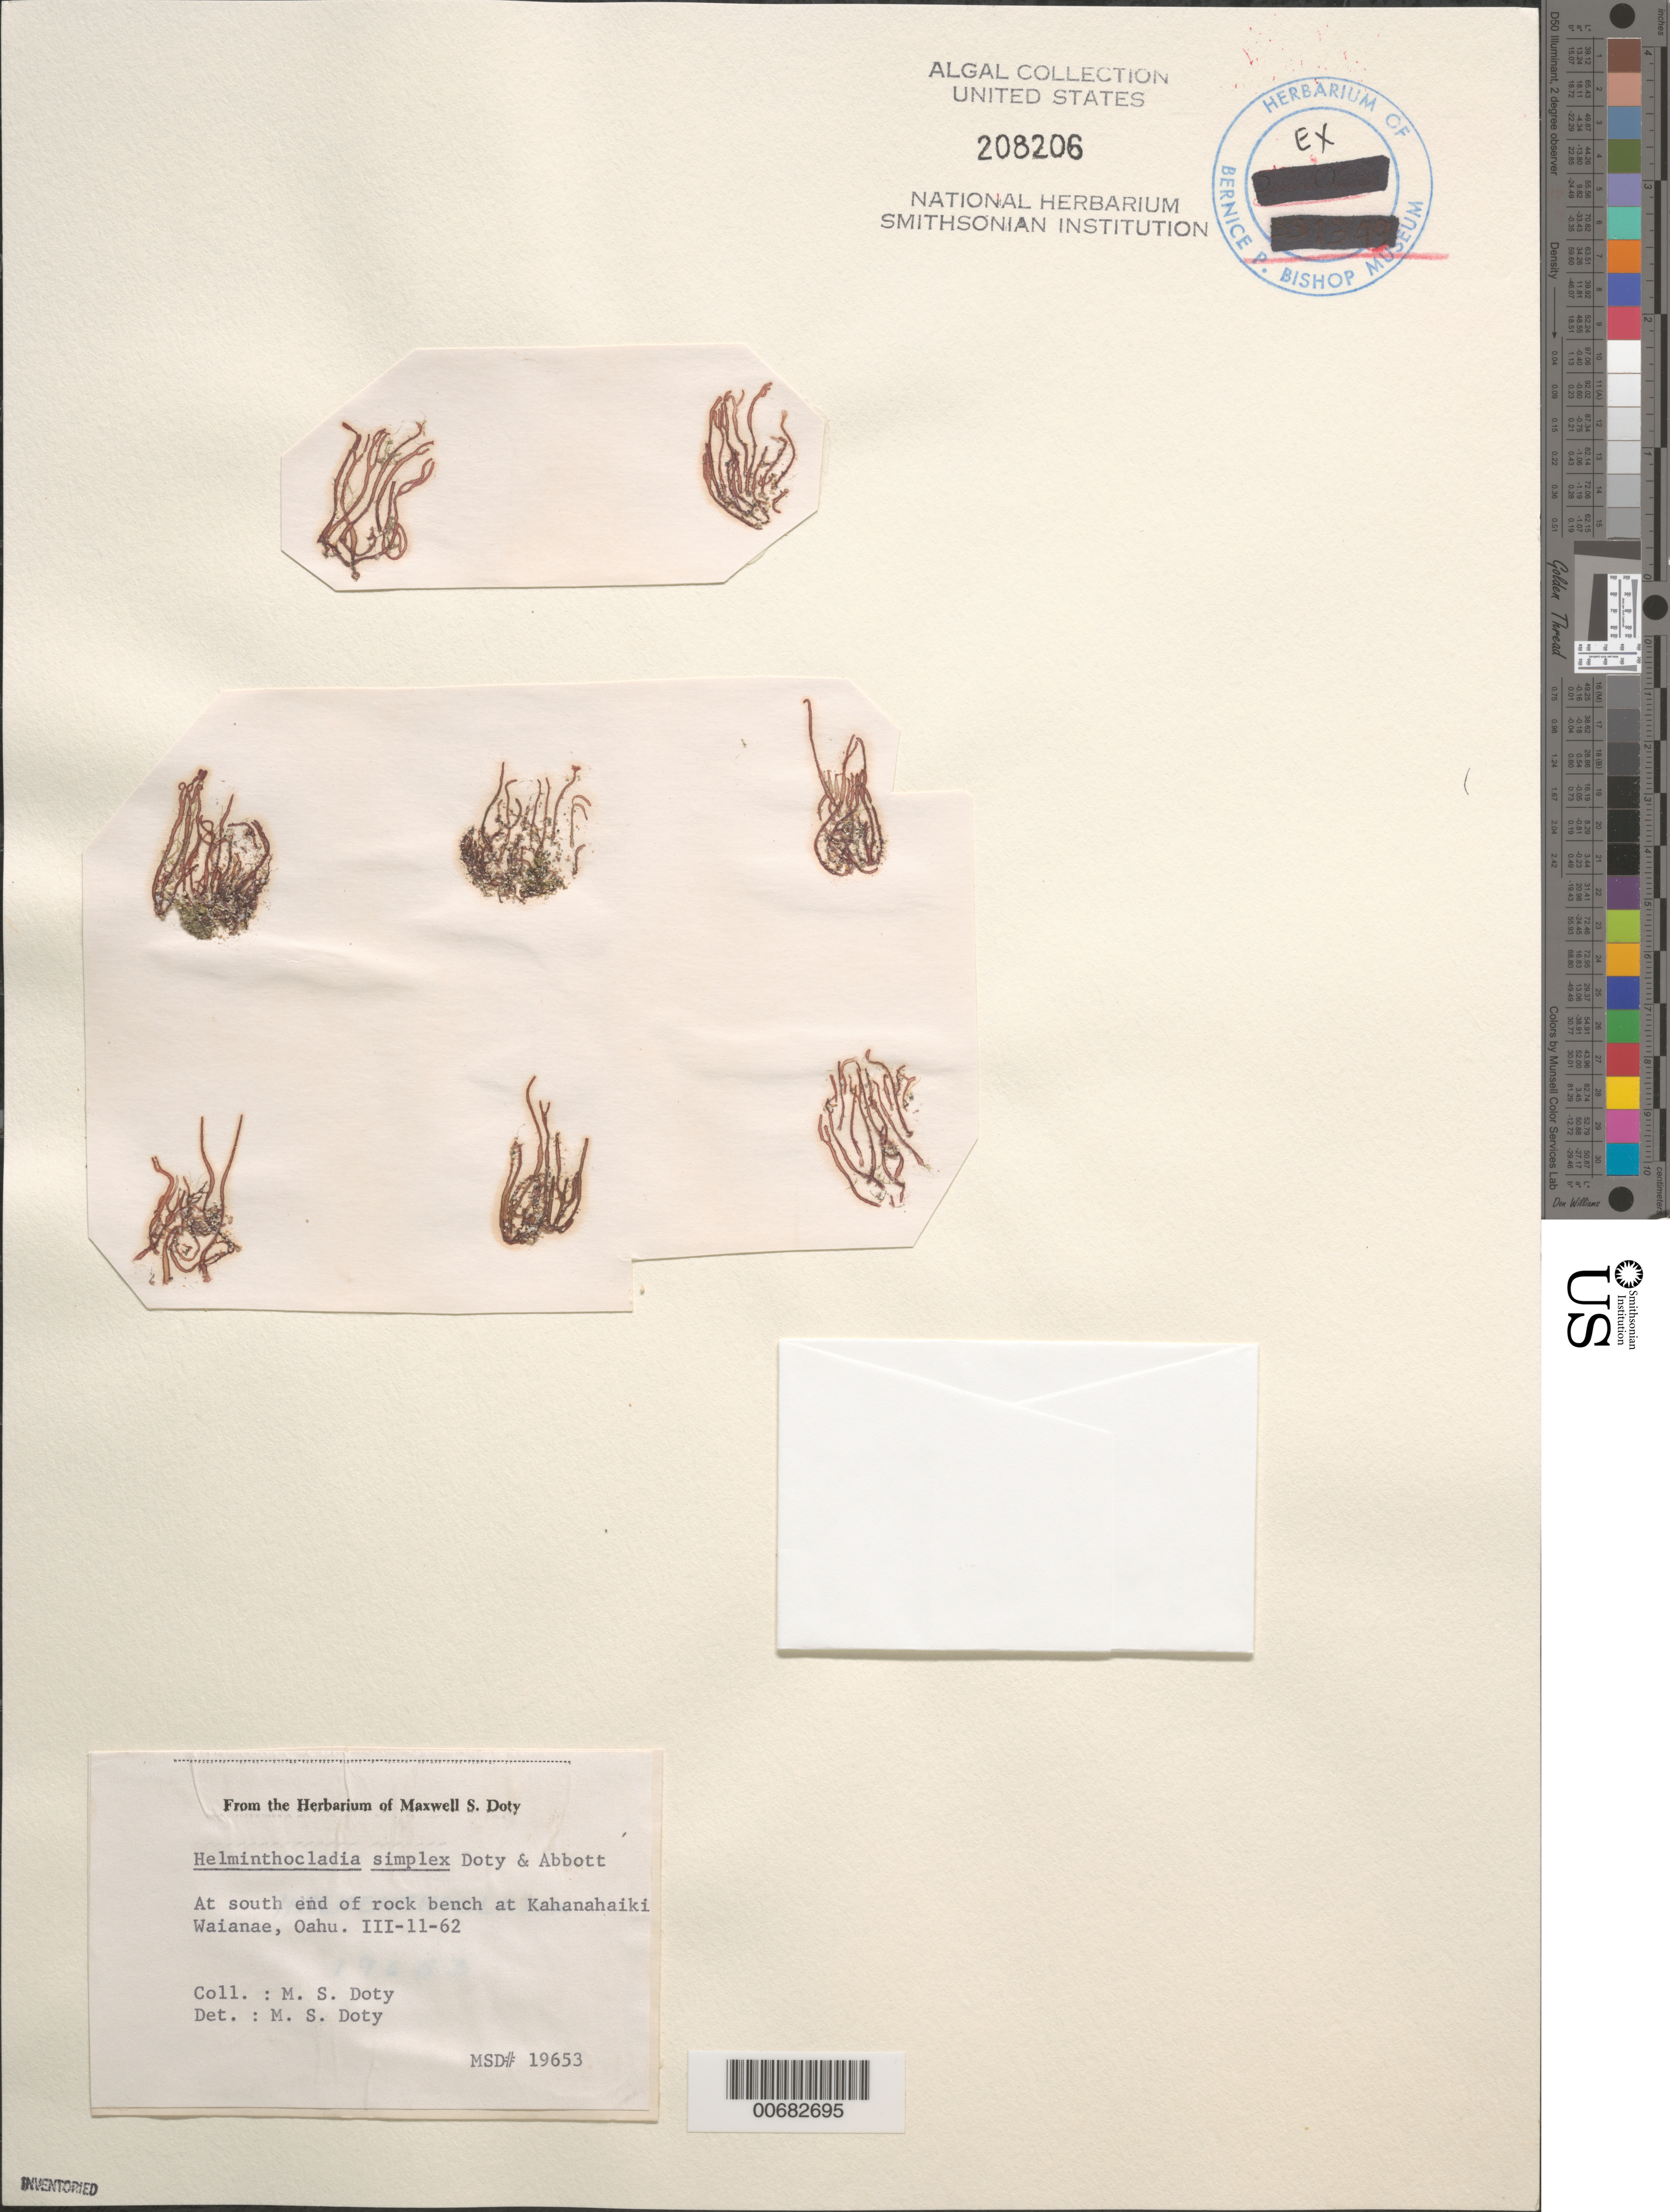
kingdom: Plantae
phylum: Rhodophyta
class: Florideophyceae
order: Nemaliales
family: Liagoraceae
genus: Helminthocladia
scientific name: Helminthocladia simplex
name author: Doty & I.A. Abbott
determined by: Doty, M. S.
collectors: M. S. Doty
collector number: MSD 19653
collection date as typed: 11 Mar 1962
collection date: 1962-03-11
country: United States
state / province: Hawaii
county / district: Honolulu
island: Oahu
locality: Kahanahaiki, Waianae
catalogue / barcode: US 208206